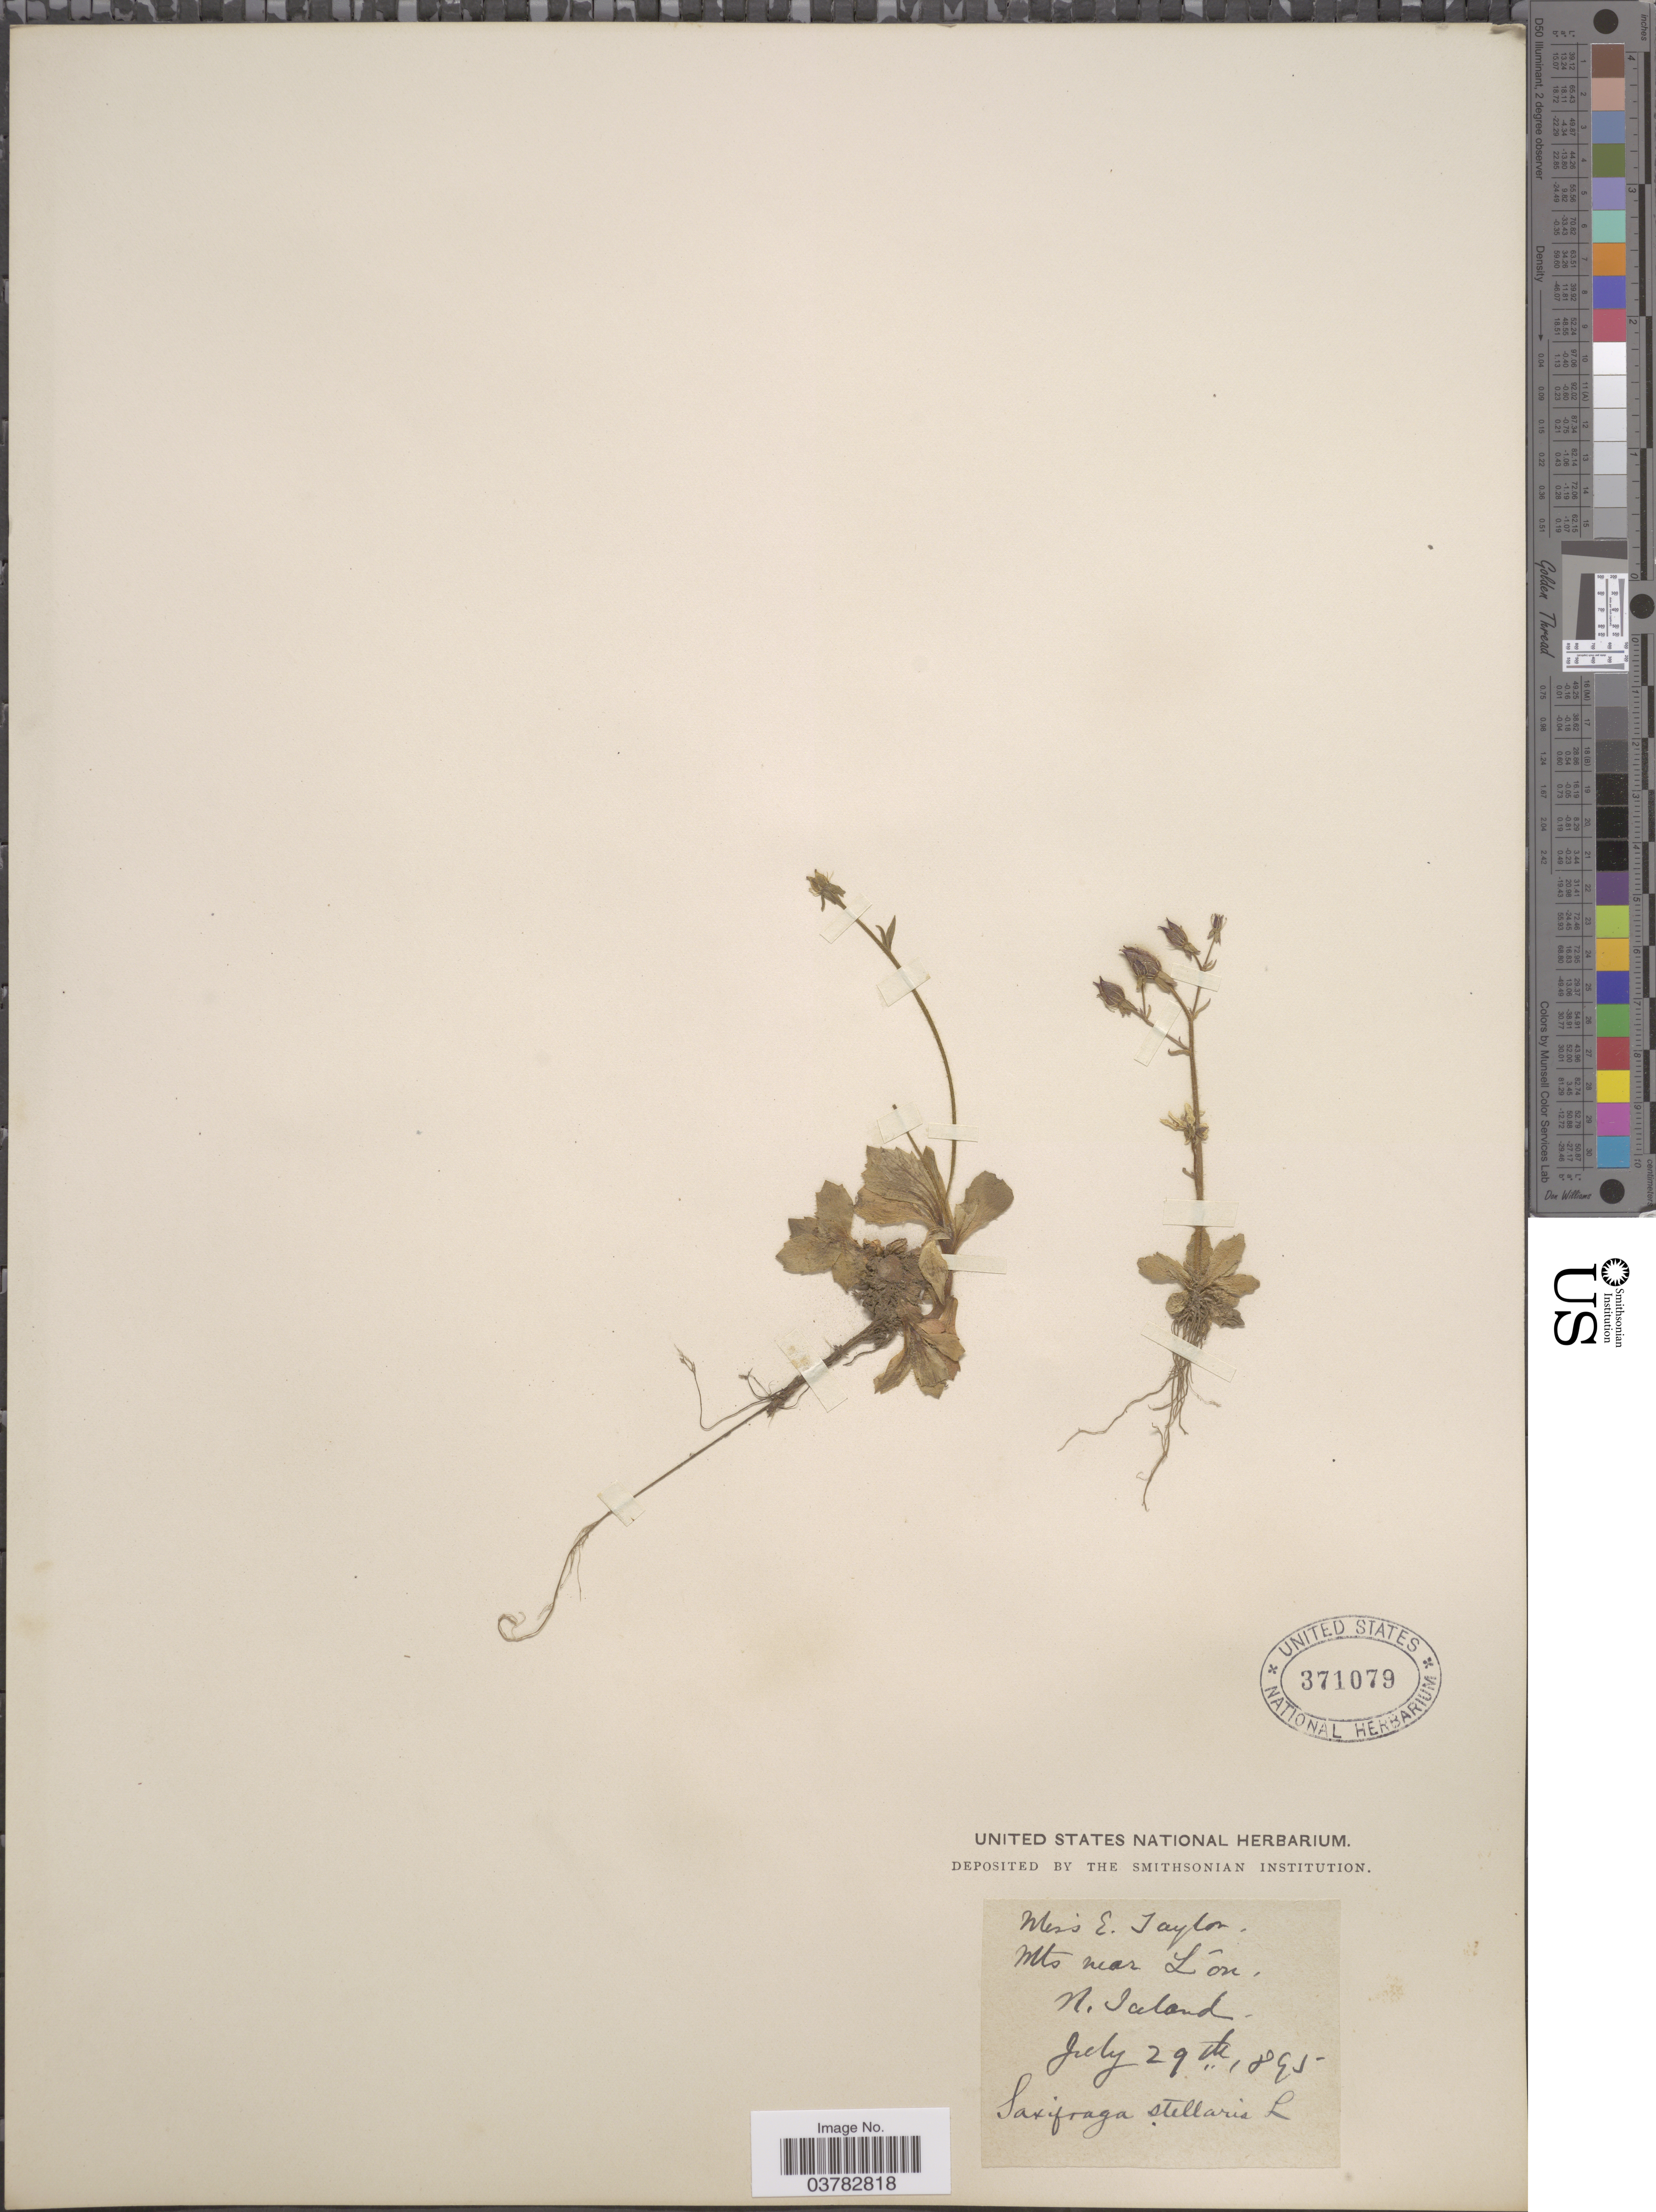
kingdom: Plantae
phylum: Tracheophyta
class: Magnoliopsida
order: Saxifragales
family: Saxifragaceae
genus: Micranthes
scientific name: Micranthes stellaris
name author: (L.) Galasso et al.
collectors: E. Taylor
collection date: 1891-07-29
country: Iceland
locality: Mts. near Lôn. N. Iceland.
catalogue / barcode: US 371079